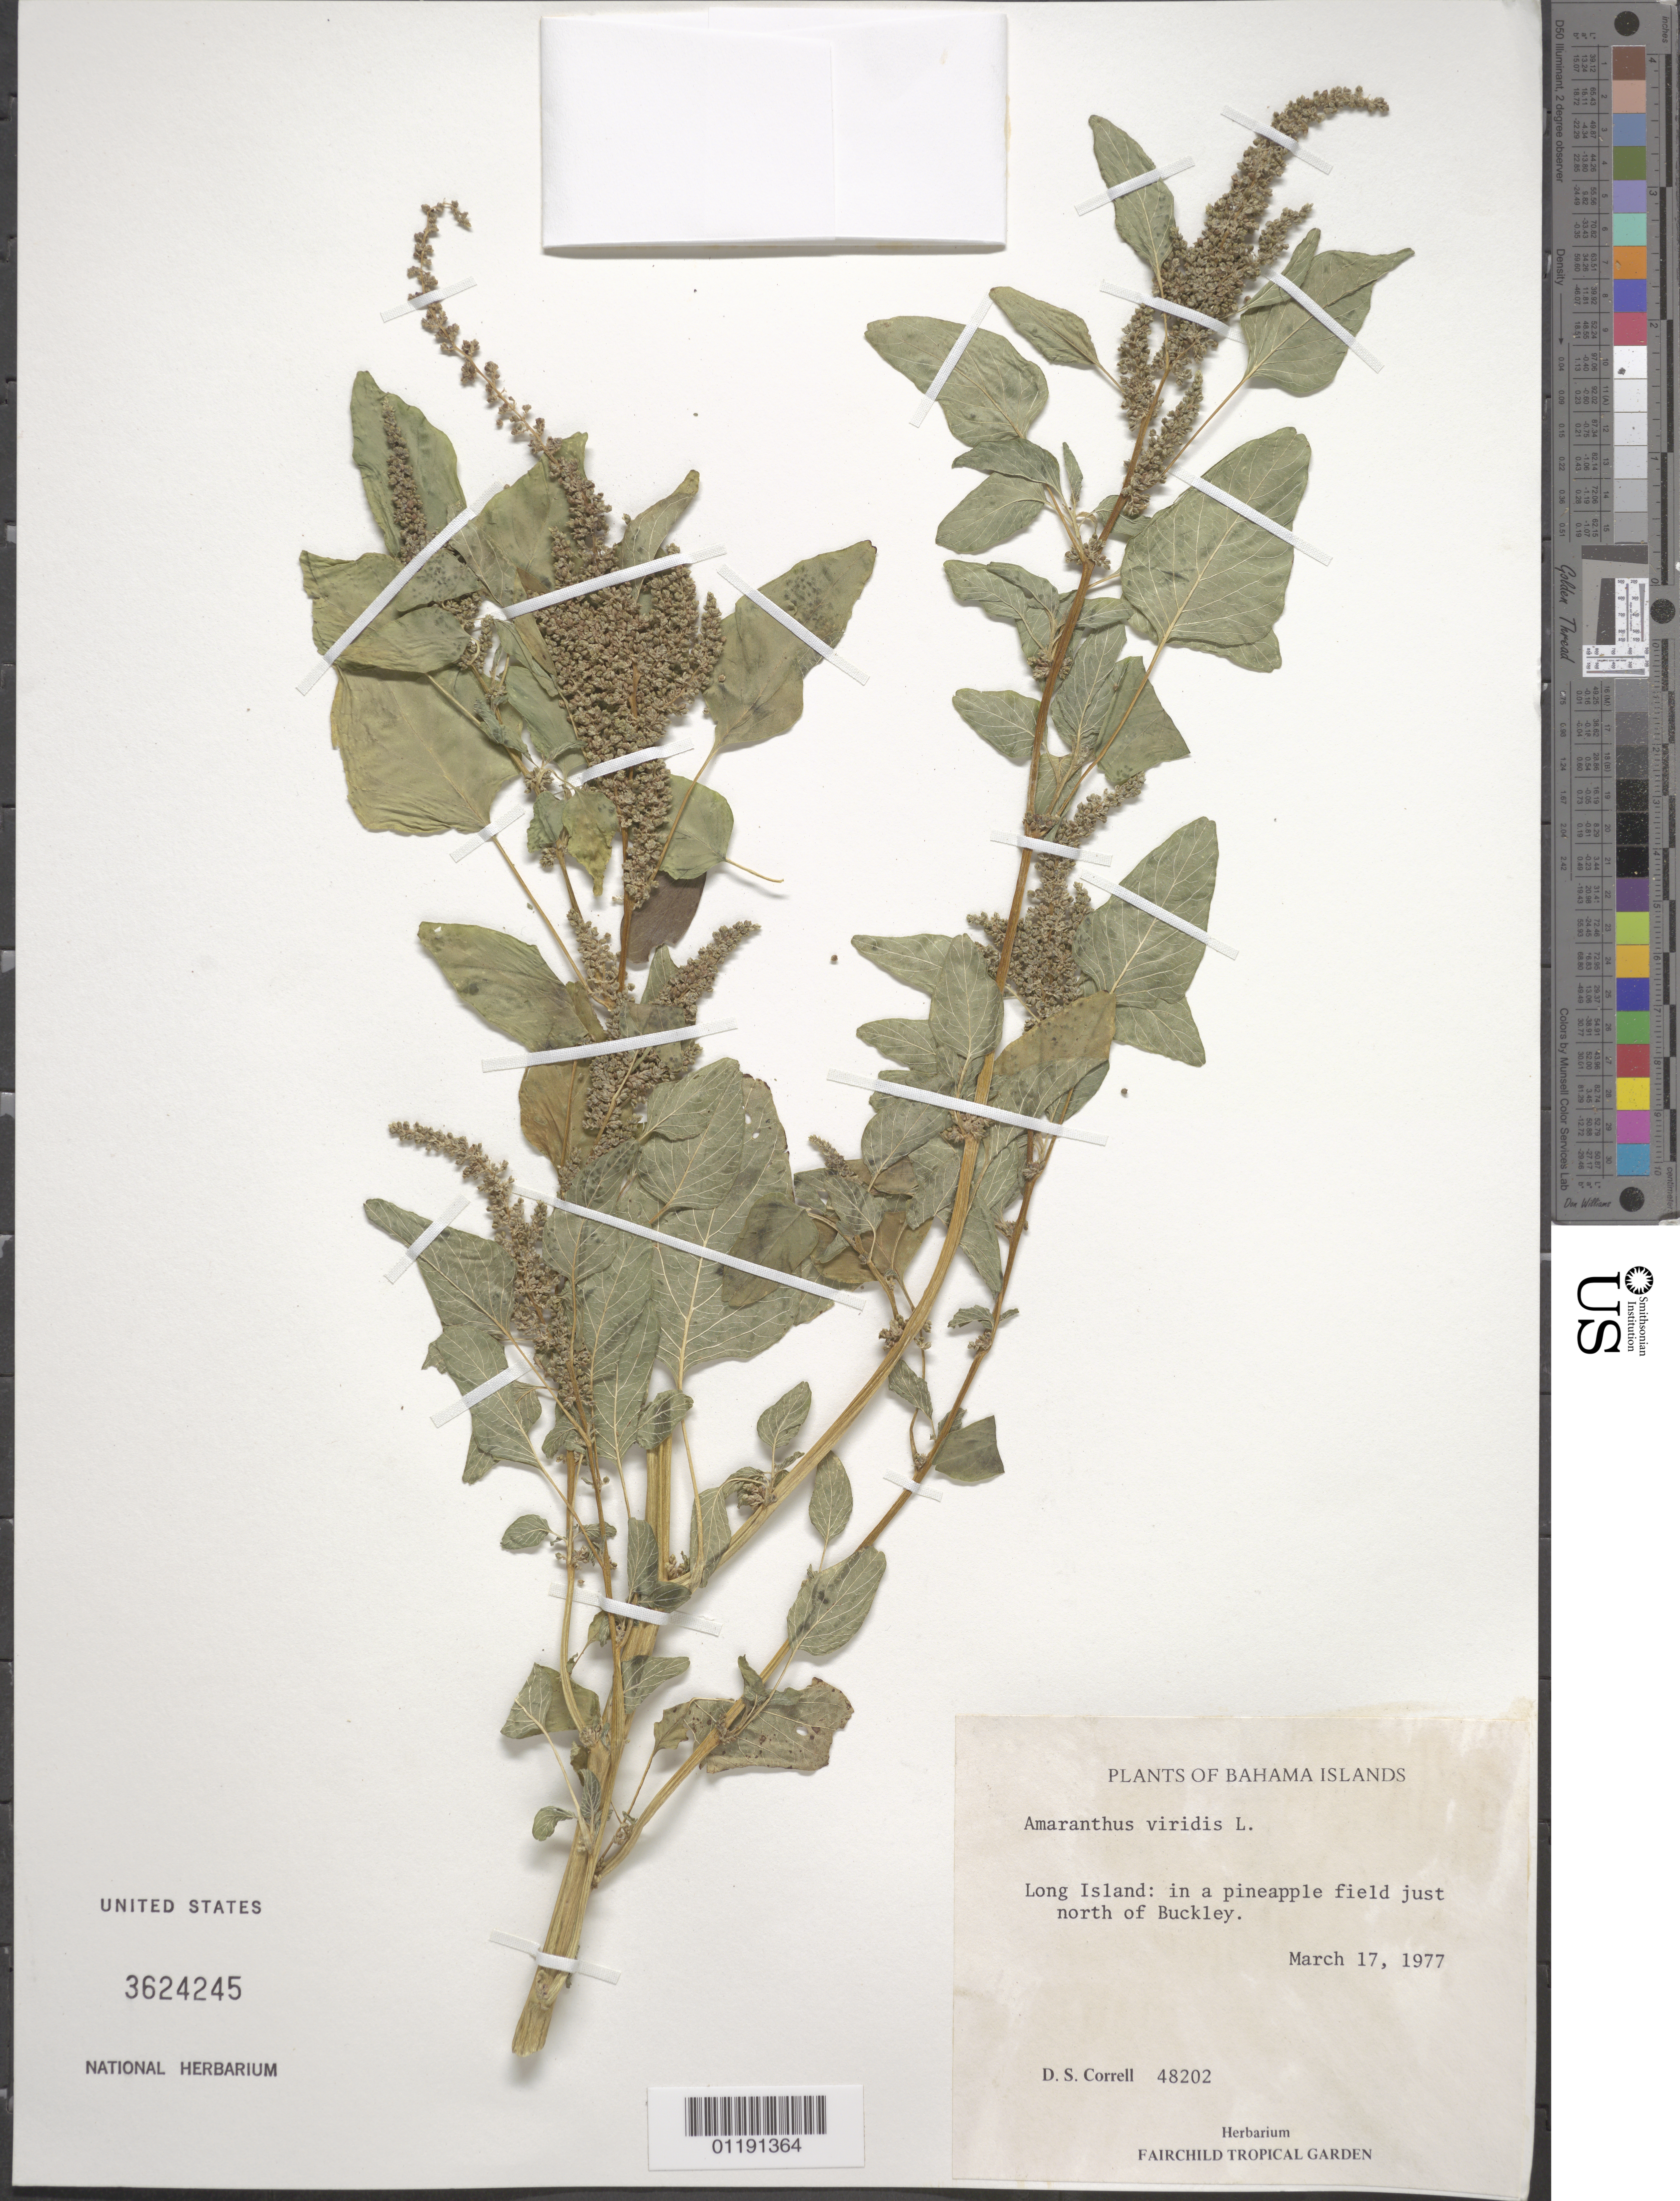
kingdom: Plantae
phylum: Tracheophyta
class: Magnoliopsida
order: Caryophyllales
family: Amaranthaceae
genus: Amaranthus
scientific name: Amaranthus viridis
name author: L.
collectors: D. S. Correll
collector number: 48202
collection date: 1977-03-17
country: Bahamas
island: Long Island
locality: In a pineapple field just N of Buckley.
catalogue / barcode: US 3624245